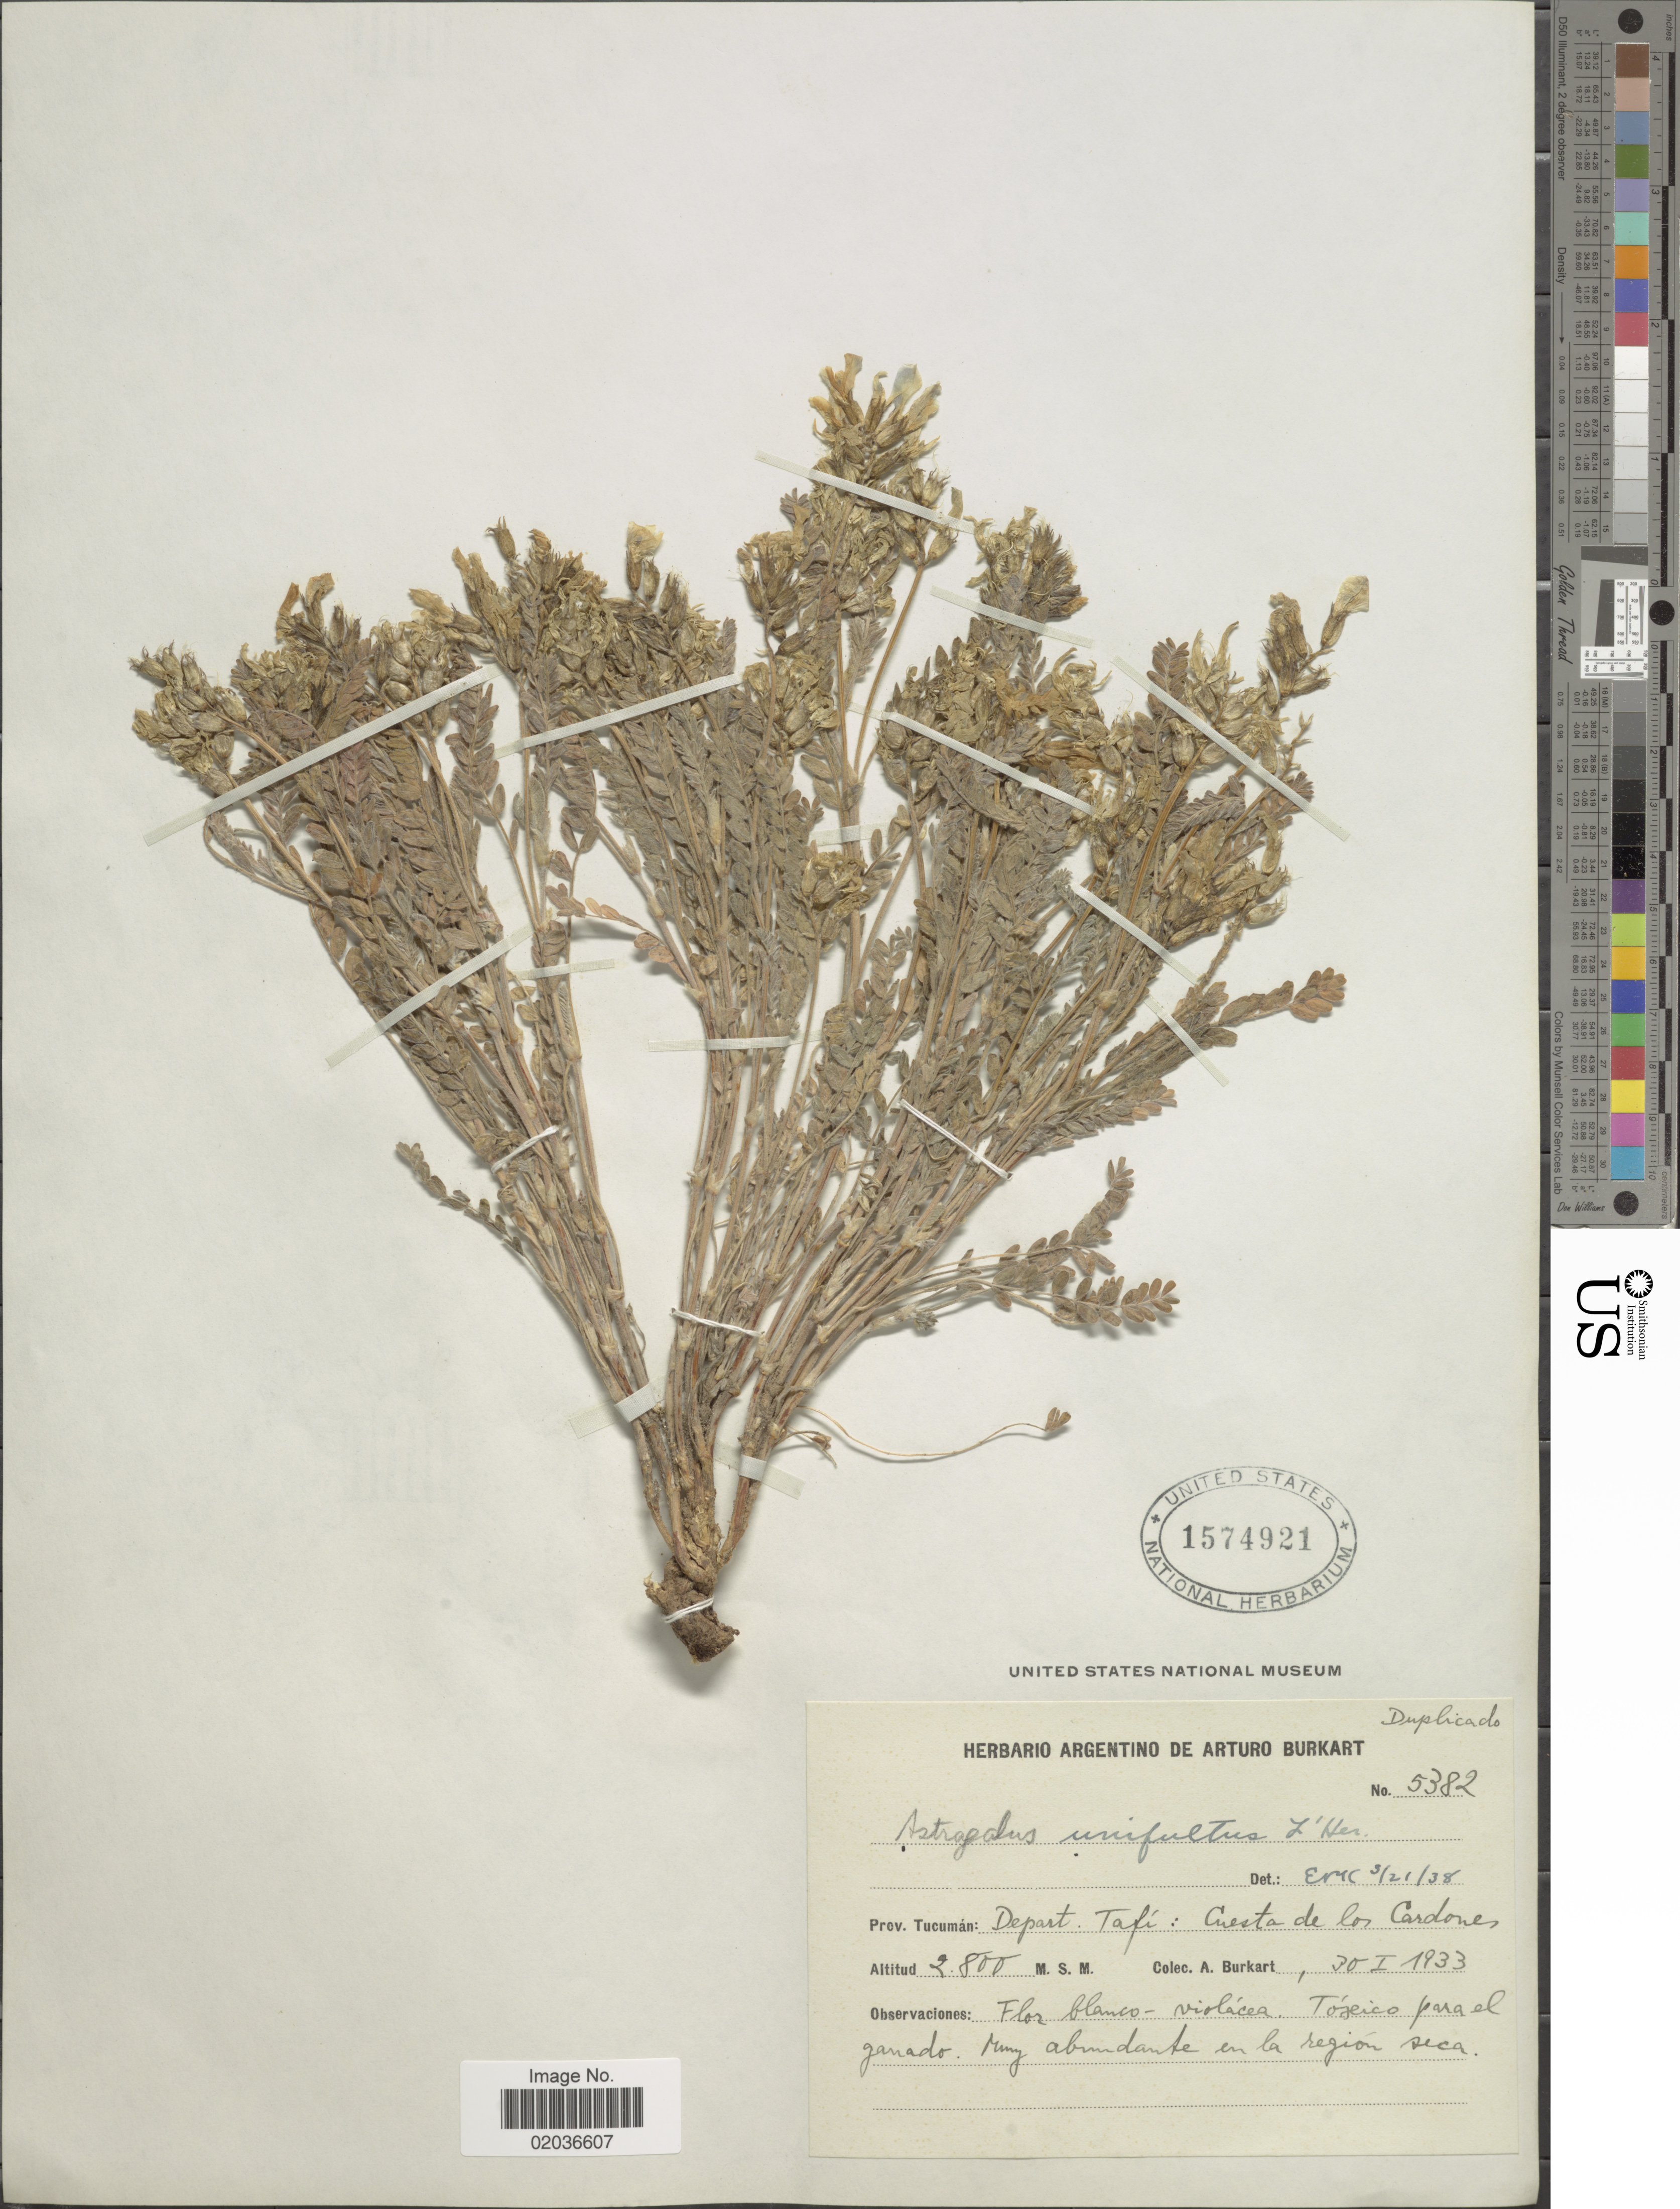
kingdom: Plantae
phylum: Tracheophyta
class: Magnoliopsida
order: Fabales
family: Fabaceae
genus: Astragalus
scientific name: Astragalus garbancillo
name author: Cav.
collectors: A. E. Burkart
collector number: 5382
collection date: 1933-01-30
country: Argentina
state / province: Tucuman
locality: Prov. Tucumán: Depart. Tafí: Cuesta de los Cardones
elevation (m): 2800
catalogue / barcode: US 1574921